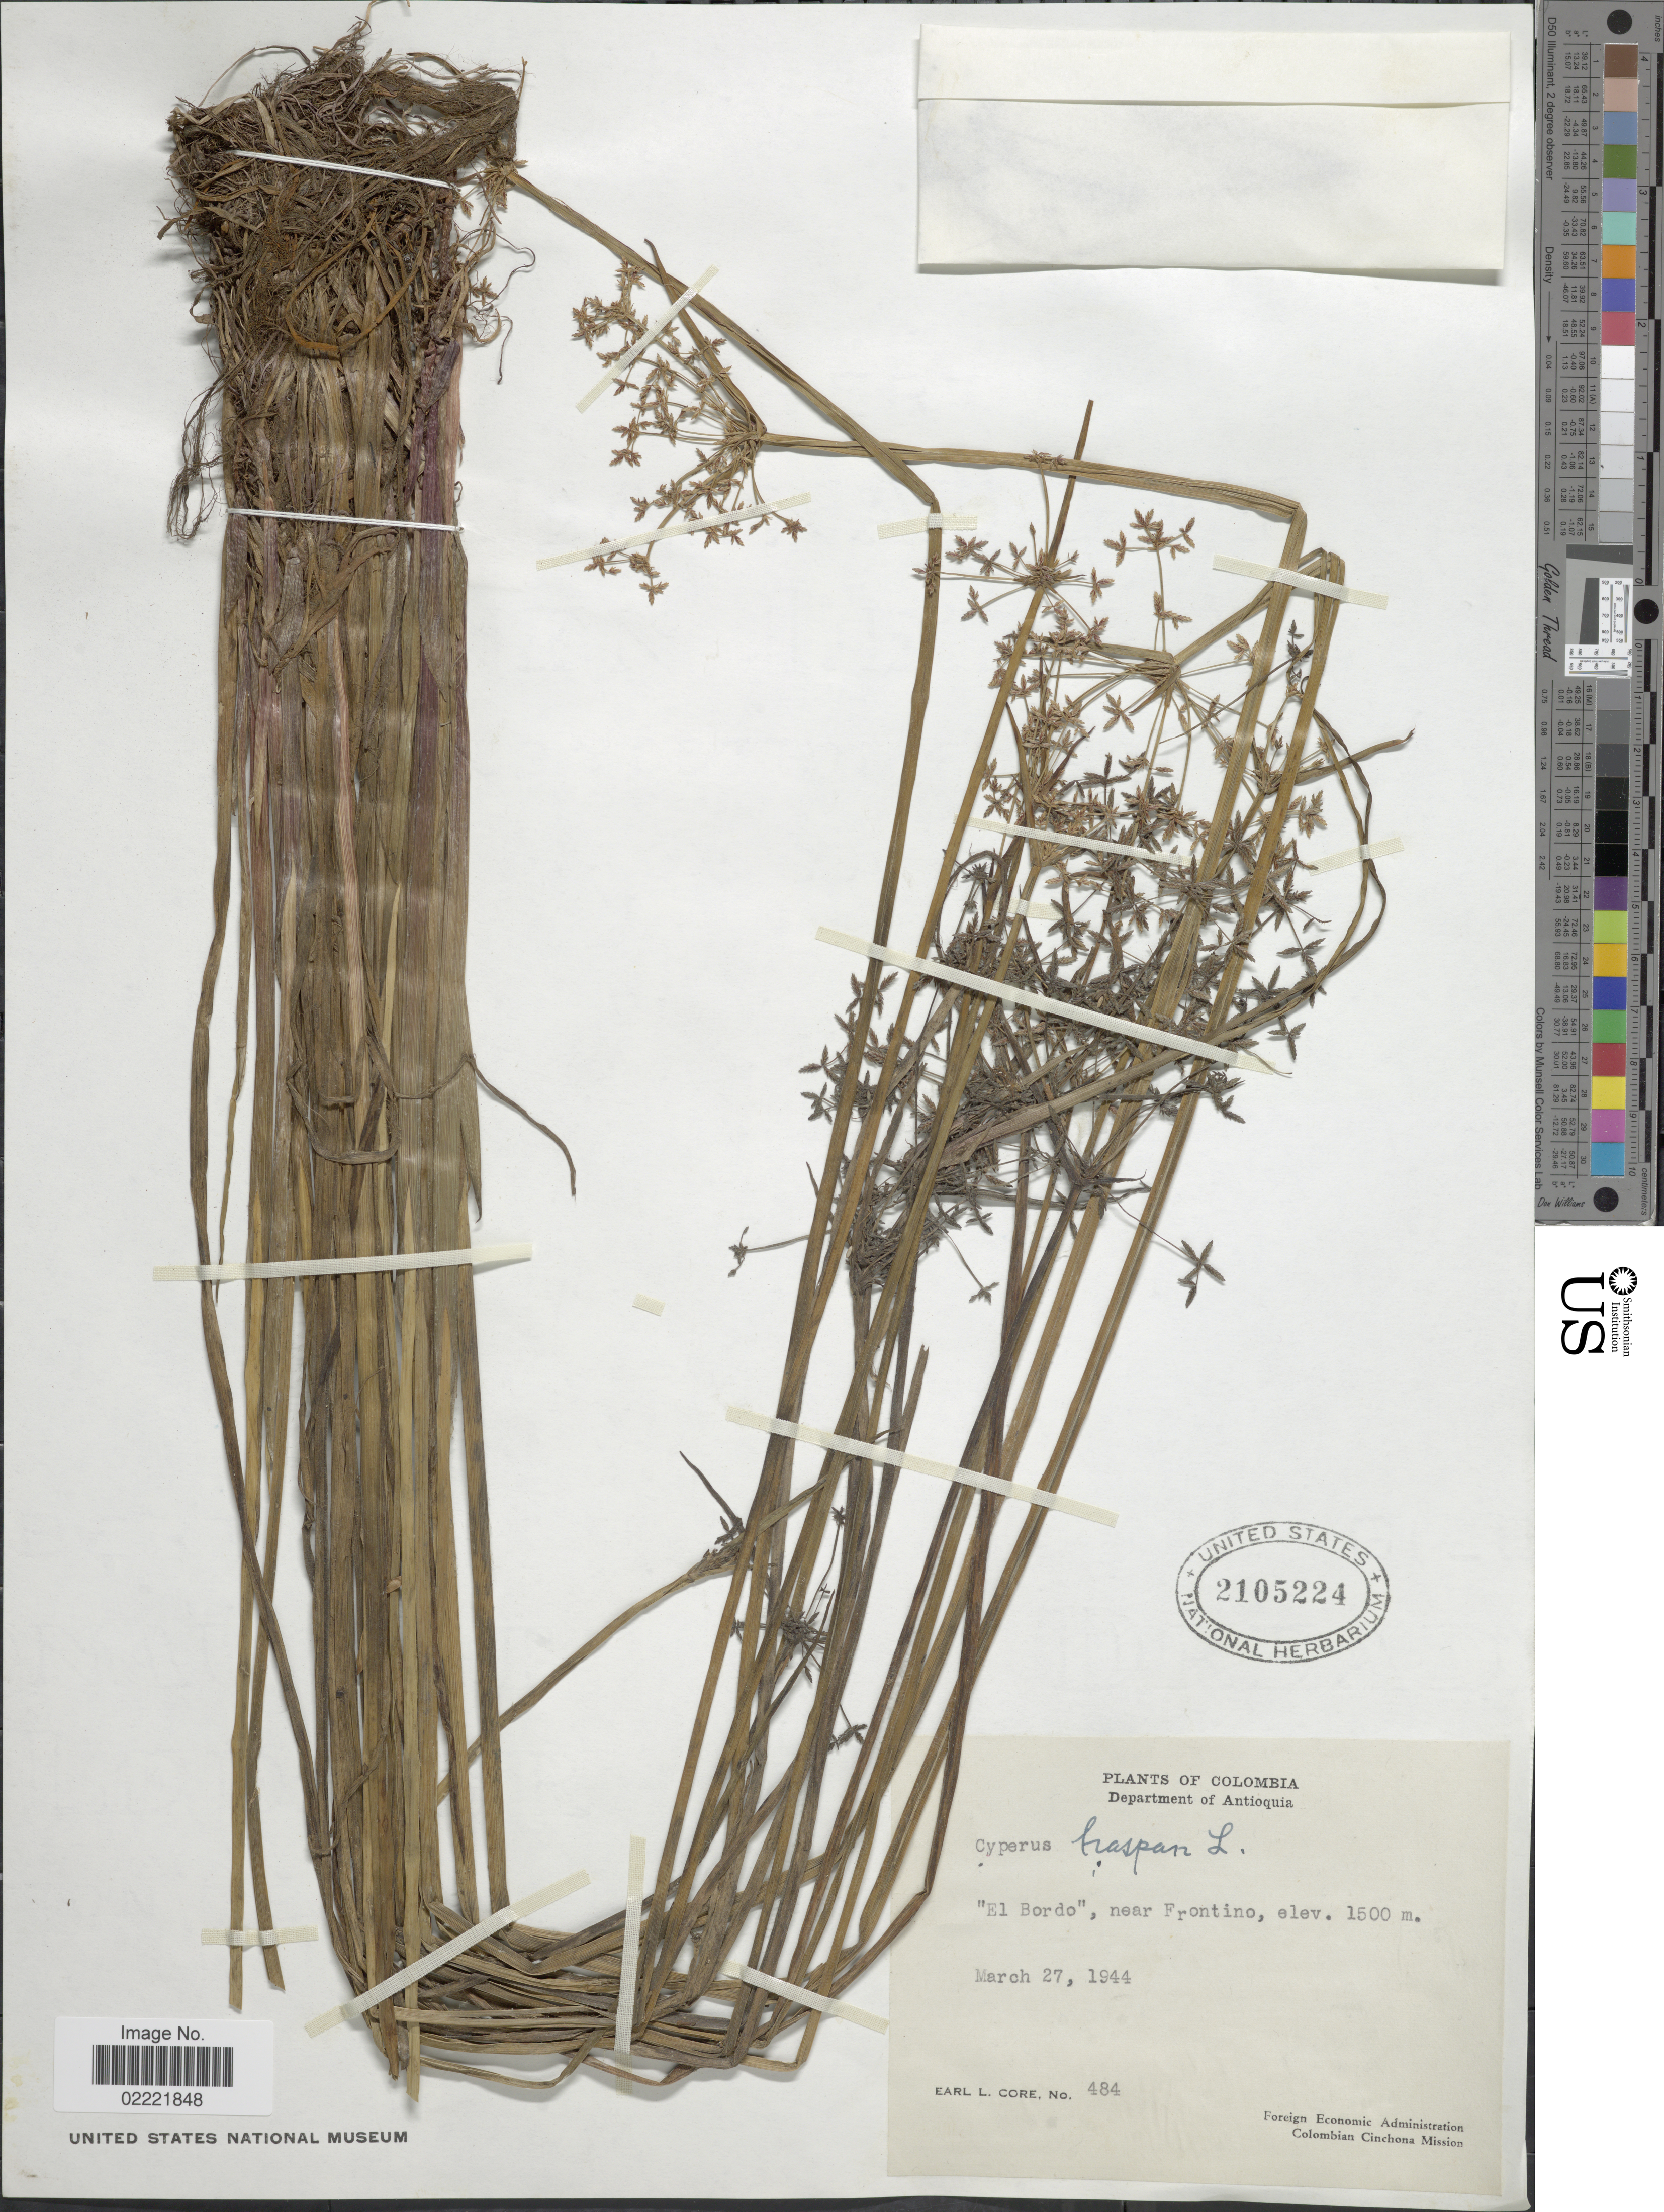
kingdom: Plantae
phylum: Tracheophyta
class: Liliopsida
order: Poales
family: Cyperaceae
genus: Cyperus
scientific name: Cyperus haspan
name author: L.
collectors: E. L. Core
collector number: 484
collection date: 1944-03-27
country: Colombia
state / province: Antioquia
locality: El Bord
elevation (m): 1500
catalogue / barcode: US 2105224